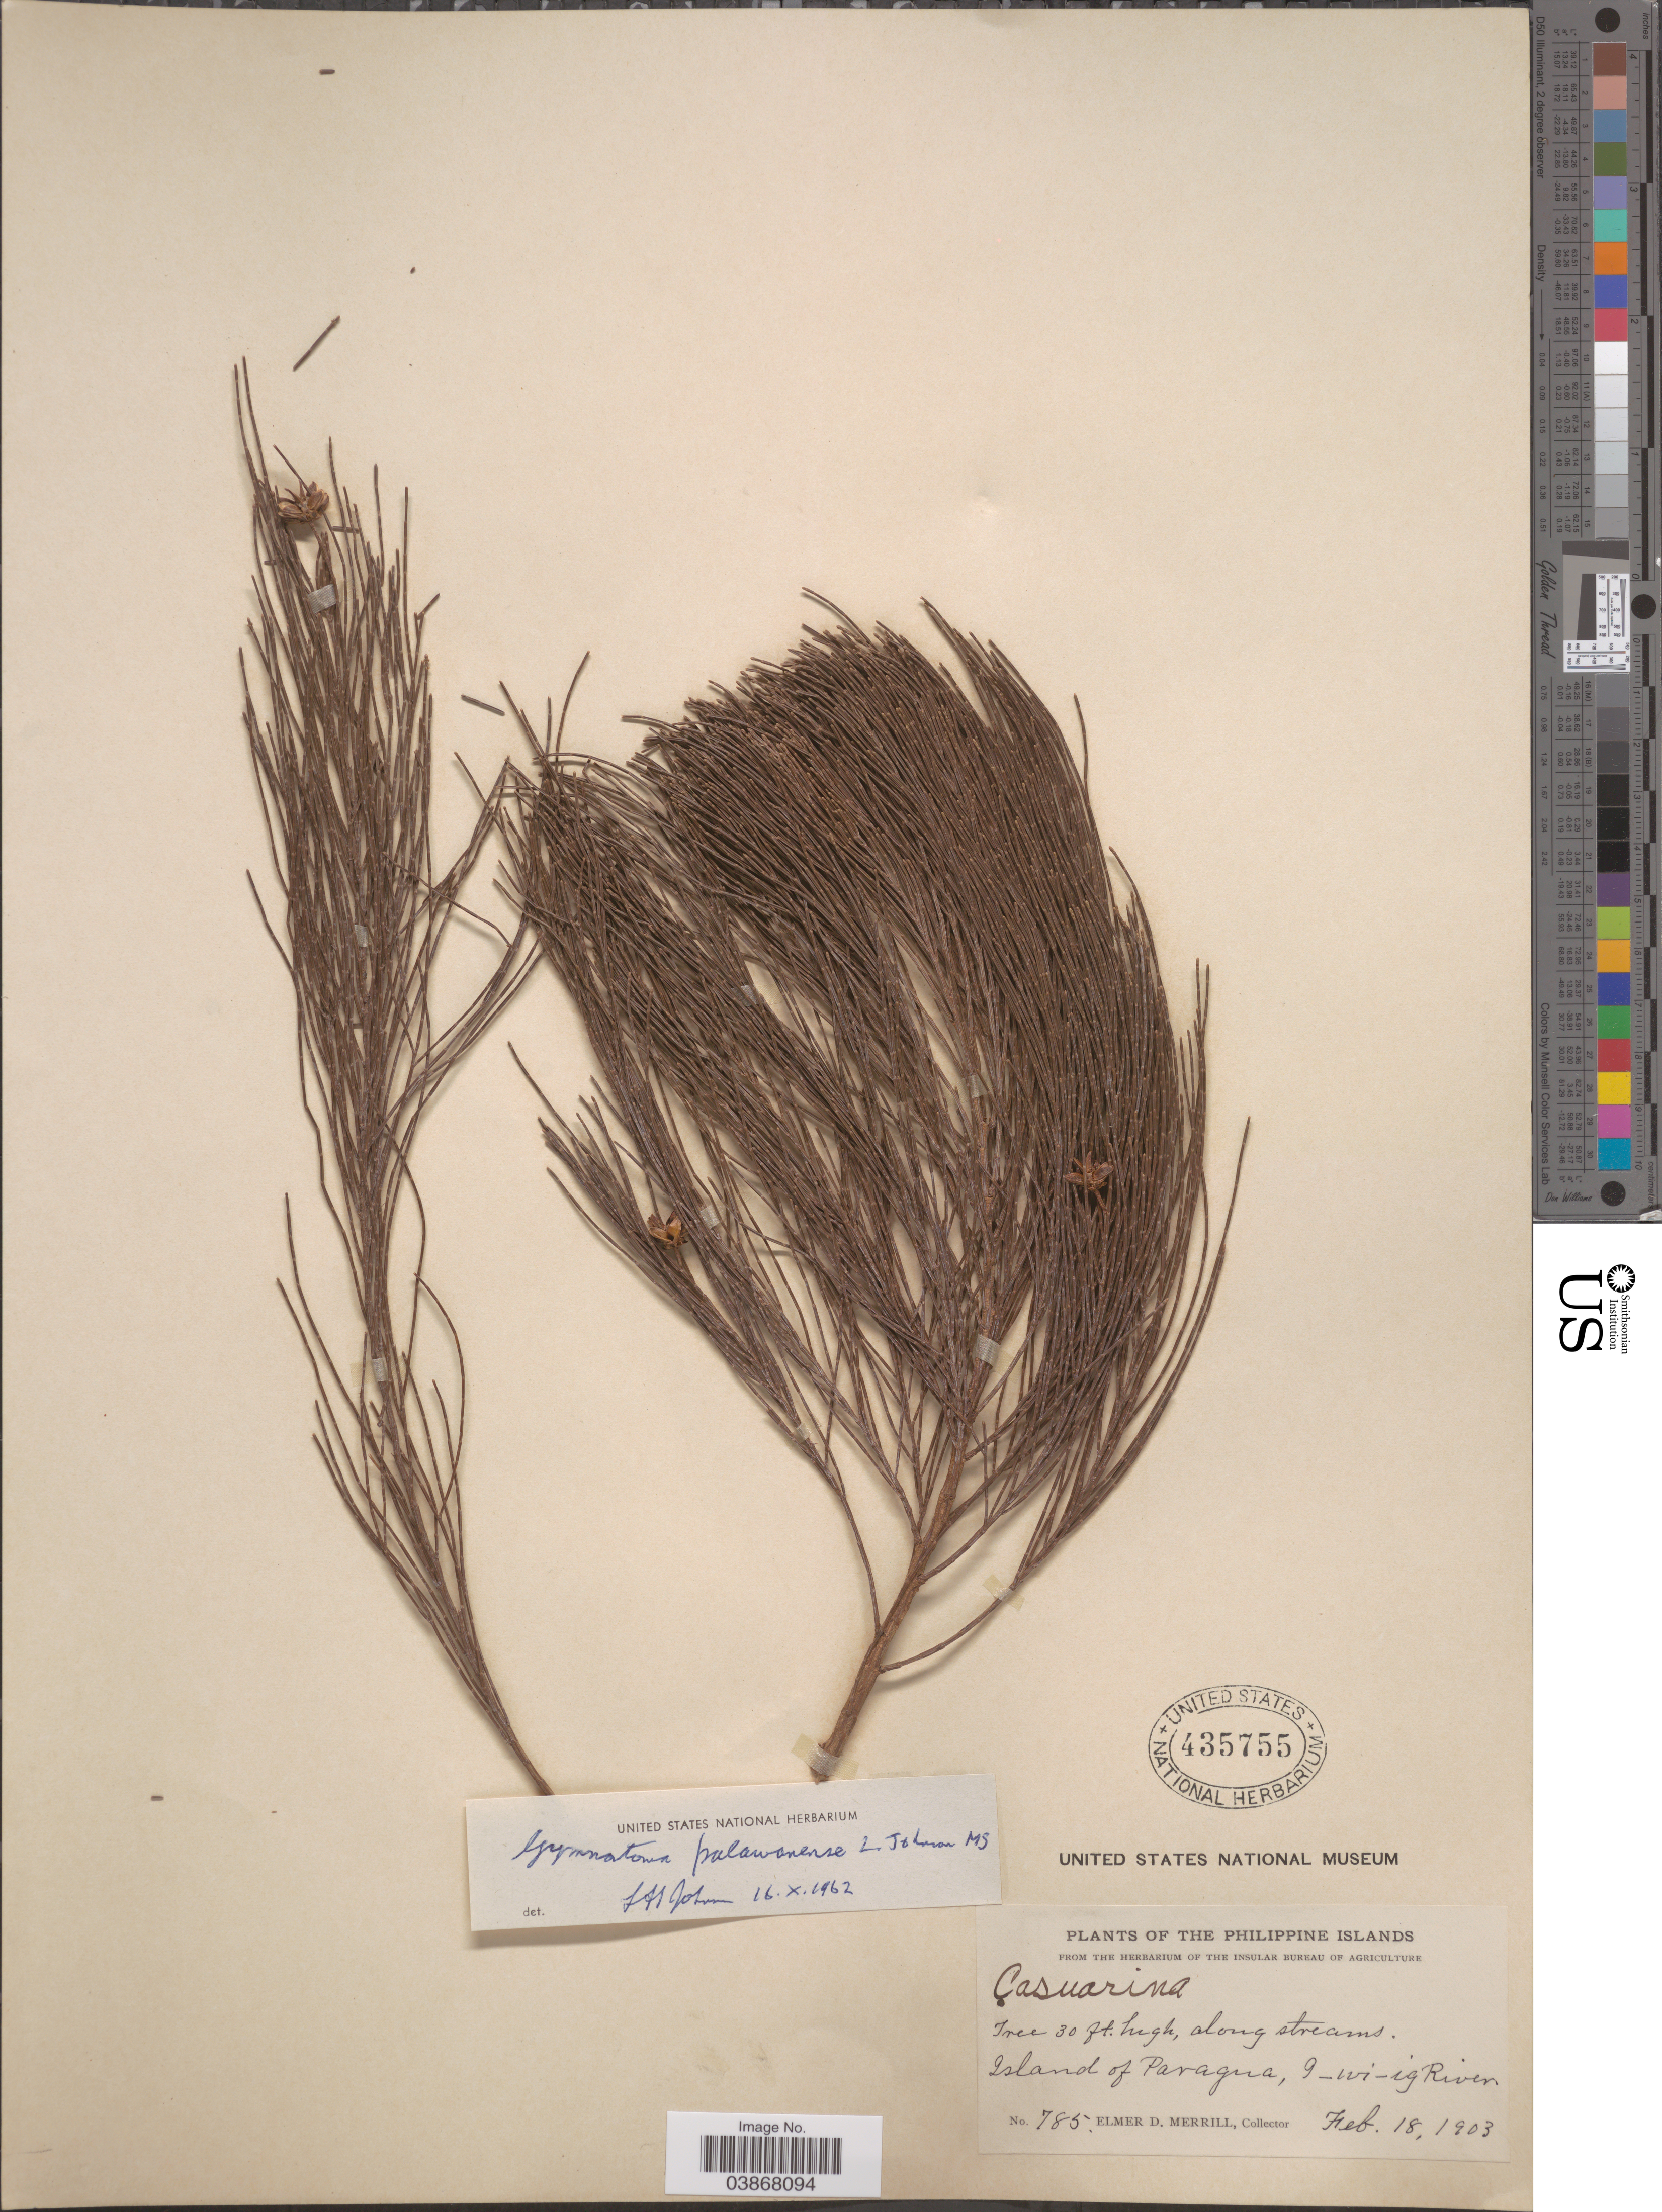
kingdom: Plantae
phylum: Tracheophyta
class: Magnoliopsida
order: Fagales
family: Casuarinaceae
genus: Gymnostoma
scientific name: Gymnostoma palawanense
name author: L.A.S. Johnson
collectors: E. D. Merrill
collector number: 785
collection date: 1903-02-18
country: Philippines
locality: Philippine Islands. Island of Paraguq, 9-wi-ig River.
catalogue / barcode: US 435755